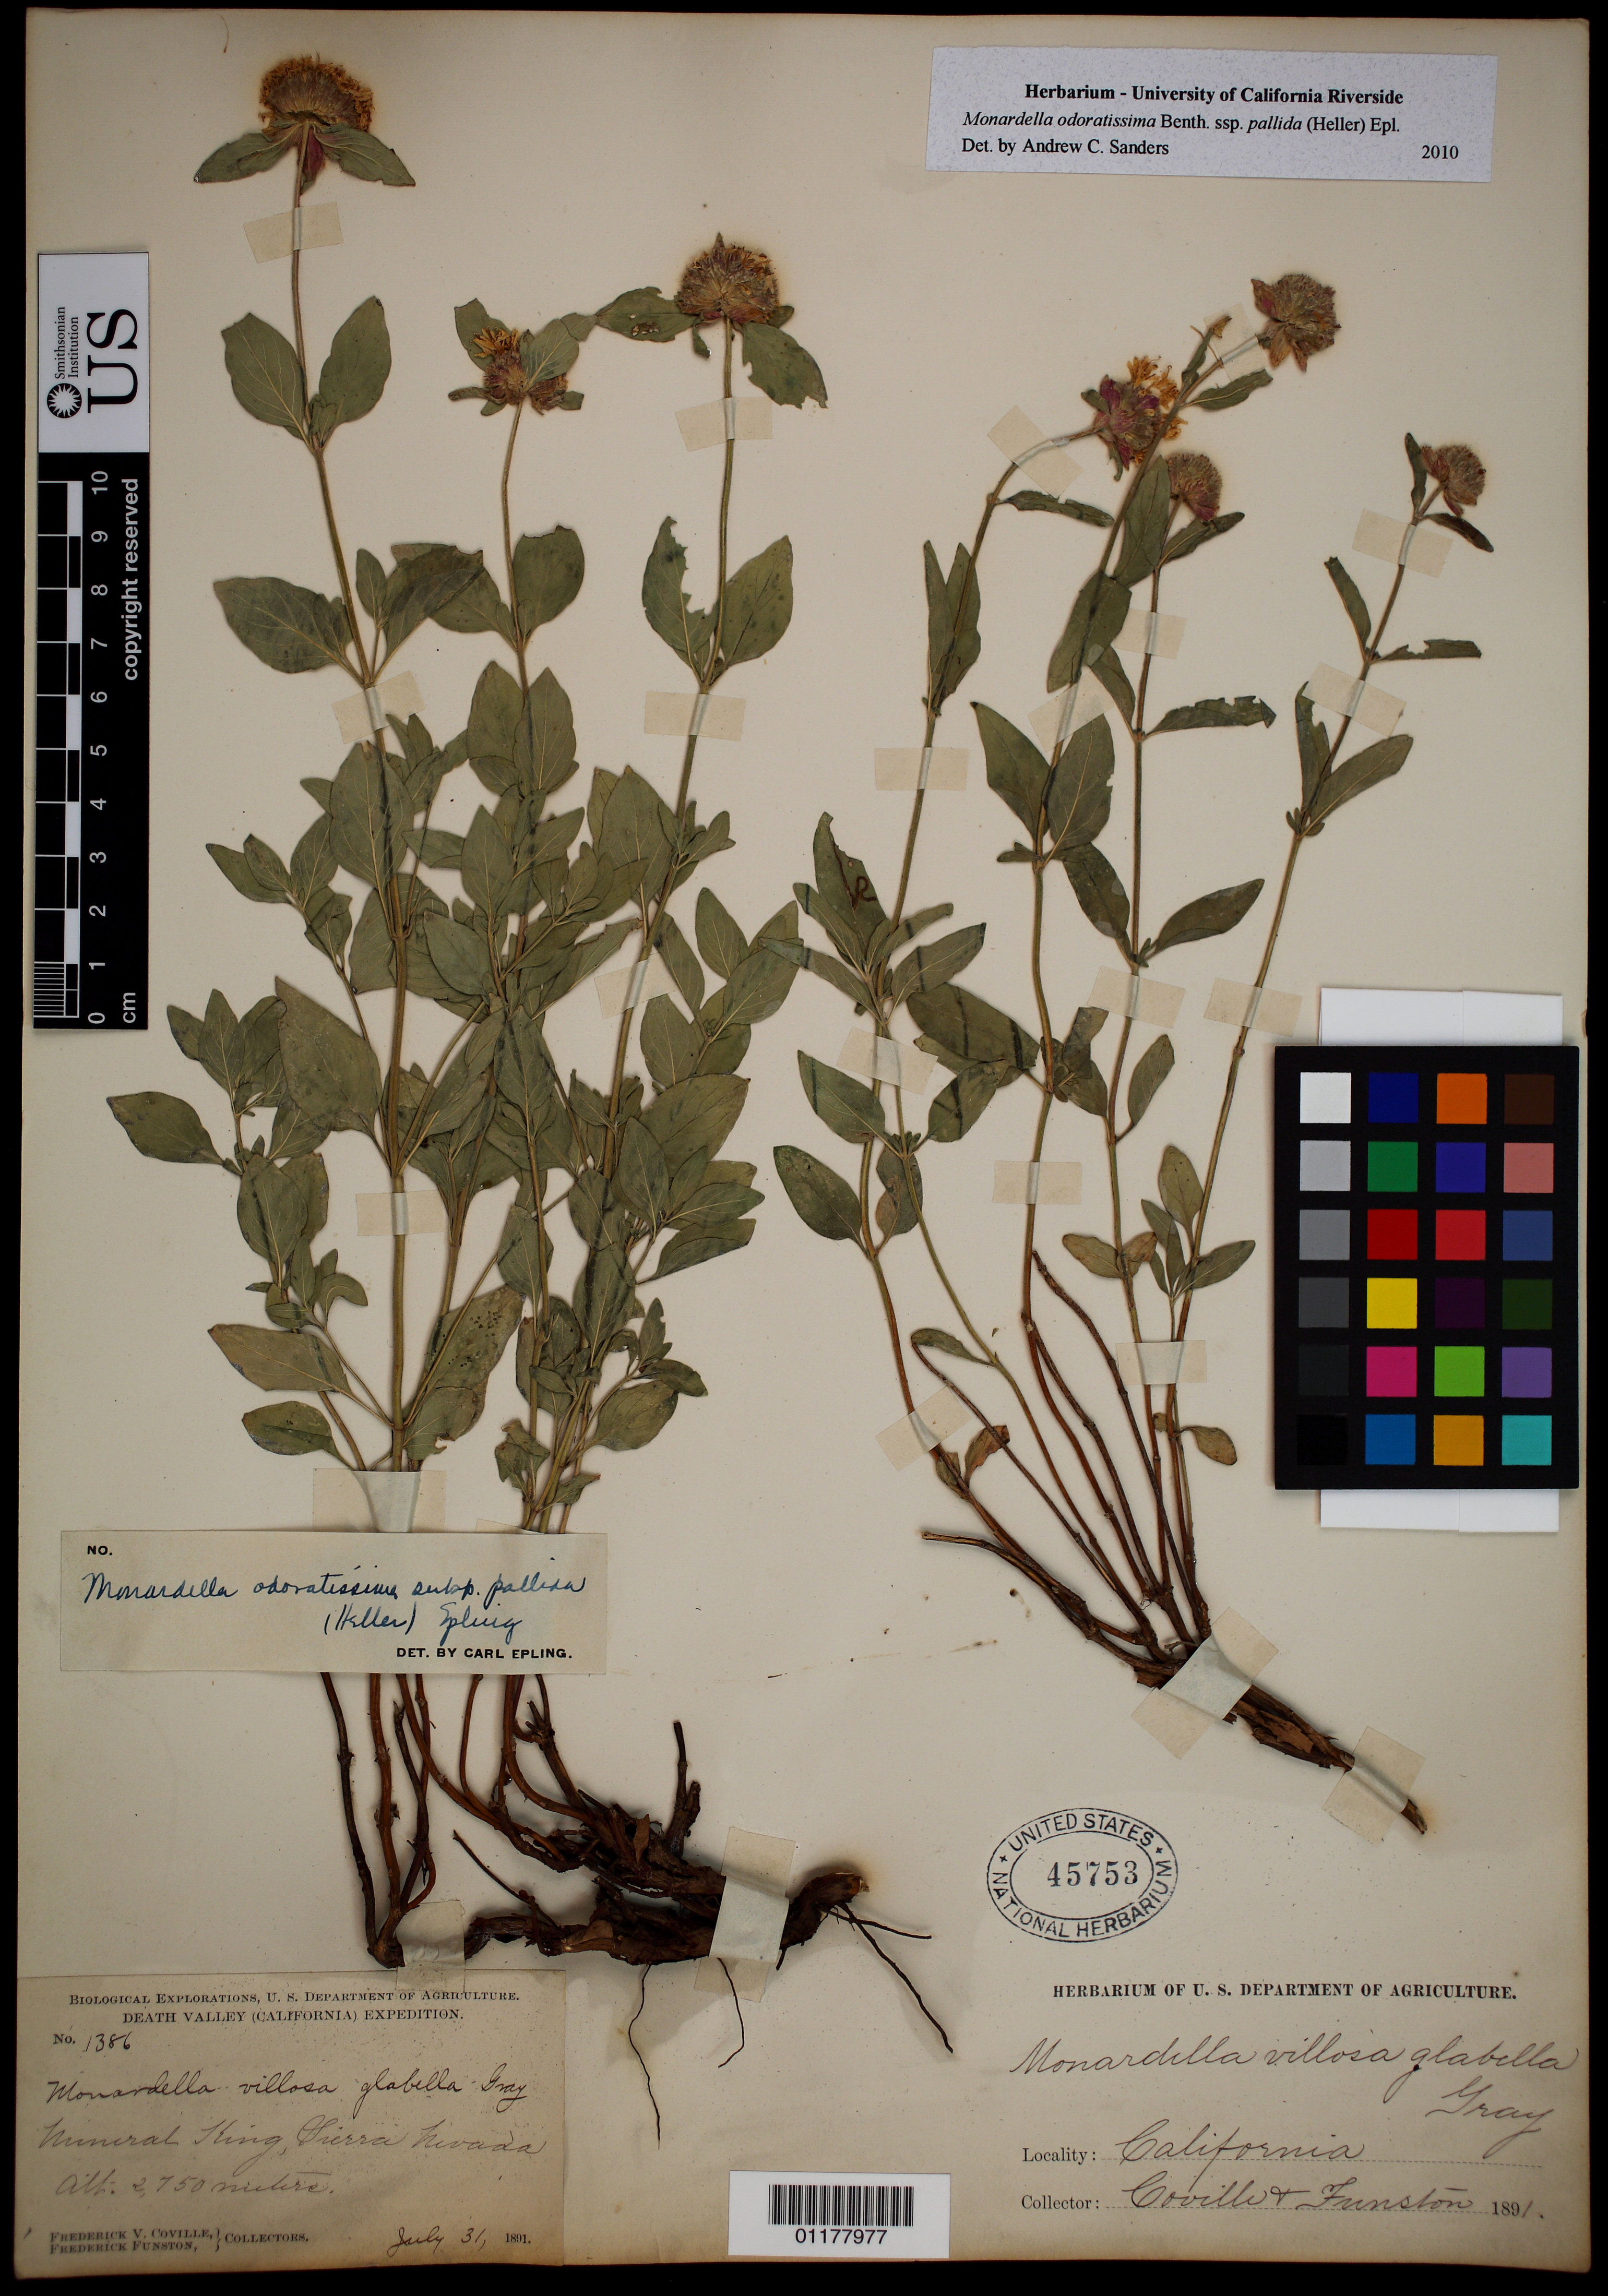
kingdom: Plantae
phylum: Tracheophyta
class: Magnoliopsida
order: Lamiales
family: Lamiaceae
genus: Monardella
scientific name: Monardella odoratissima subsp. pallida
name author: (A. Heller) Epling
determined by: Sanders, A. C.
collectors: F. V. Coville & F. Funston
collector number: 1386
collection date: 1891-07-31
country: United States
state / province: California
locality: Mineral King, Sierra Nevada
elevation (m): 2750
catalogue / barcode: US 45753